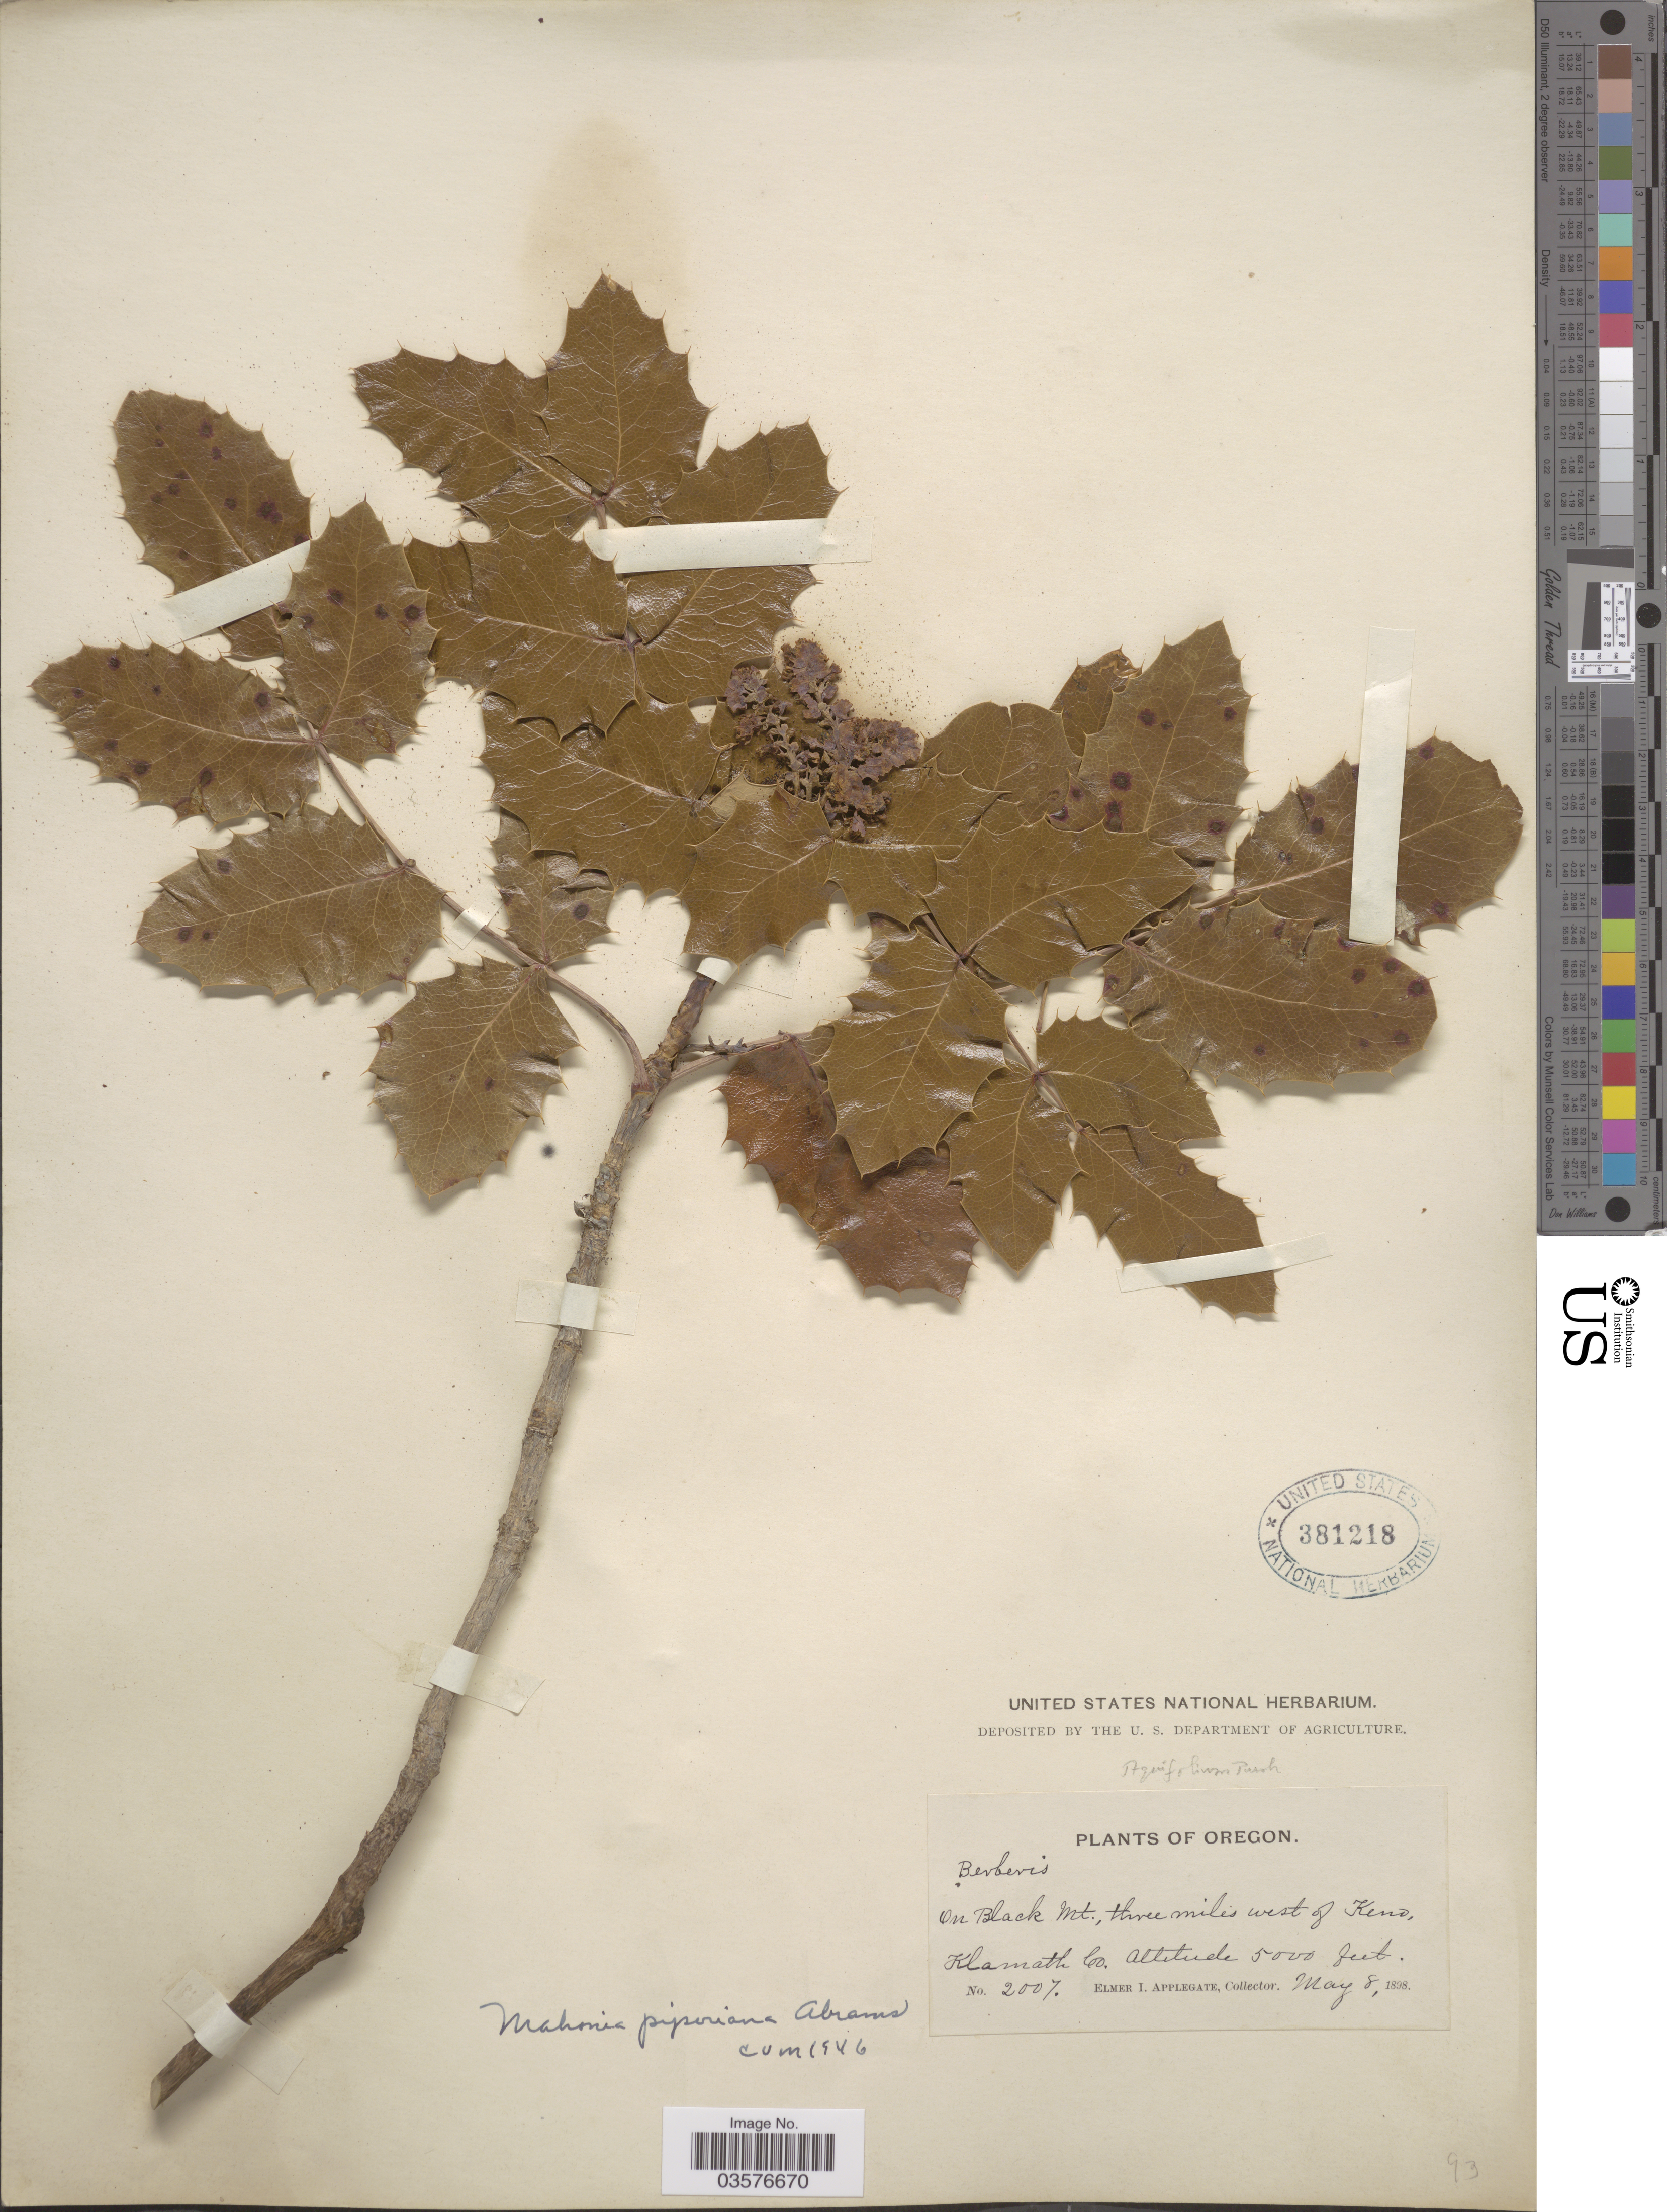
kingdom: Plantae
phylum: Tracheophyta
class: Magnoliopsida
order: Ranunculales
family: Berberidaceae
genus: Mahonia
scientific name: Mahonia piperiana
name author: Abrams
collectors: E. I. Applegate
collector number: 2007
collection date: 1898-05-08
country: United States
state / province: Oregon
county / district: Klamath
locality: On Black Mt., three miles west of Keno, Klamath Co.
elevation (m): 1524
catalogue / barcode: US 381218